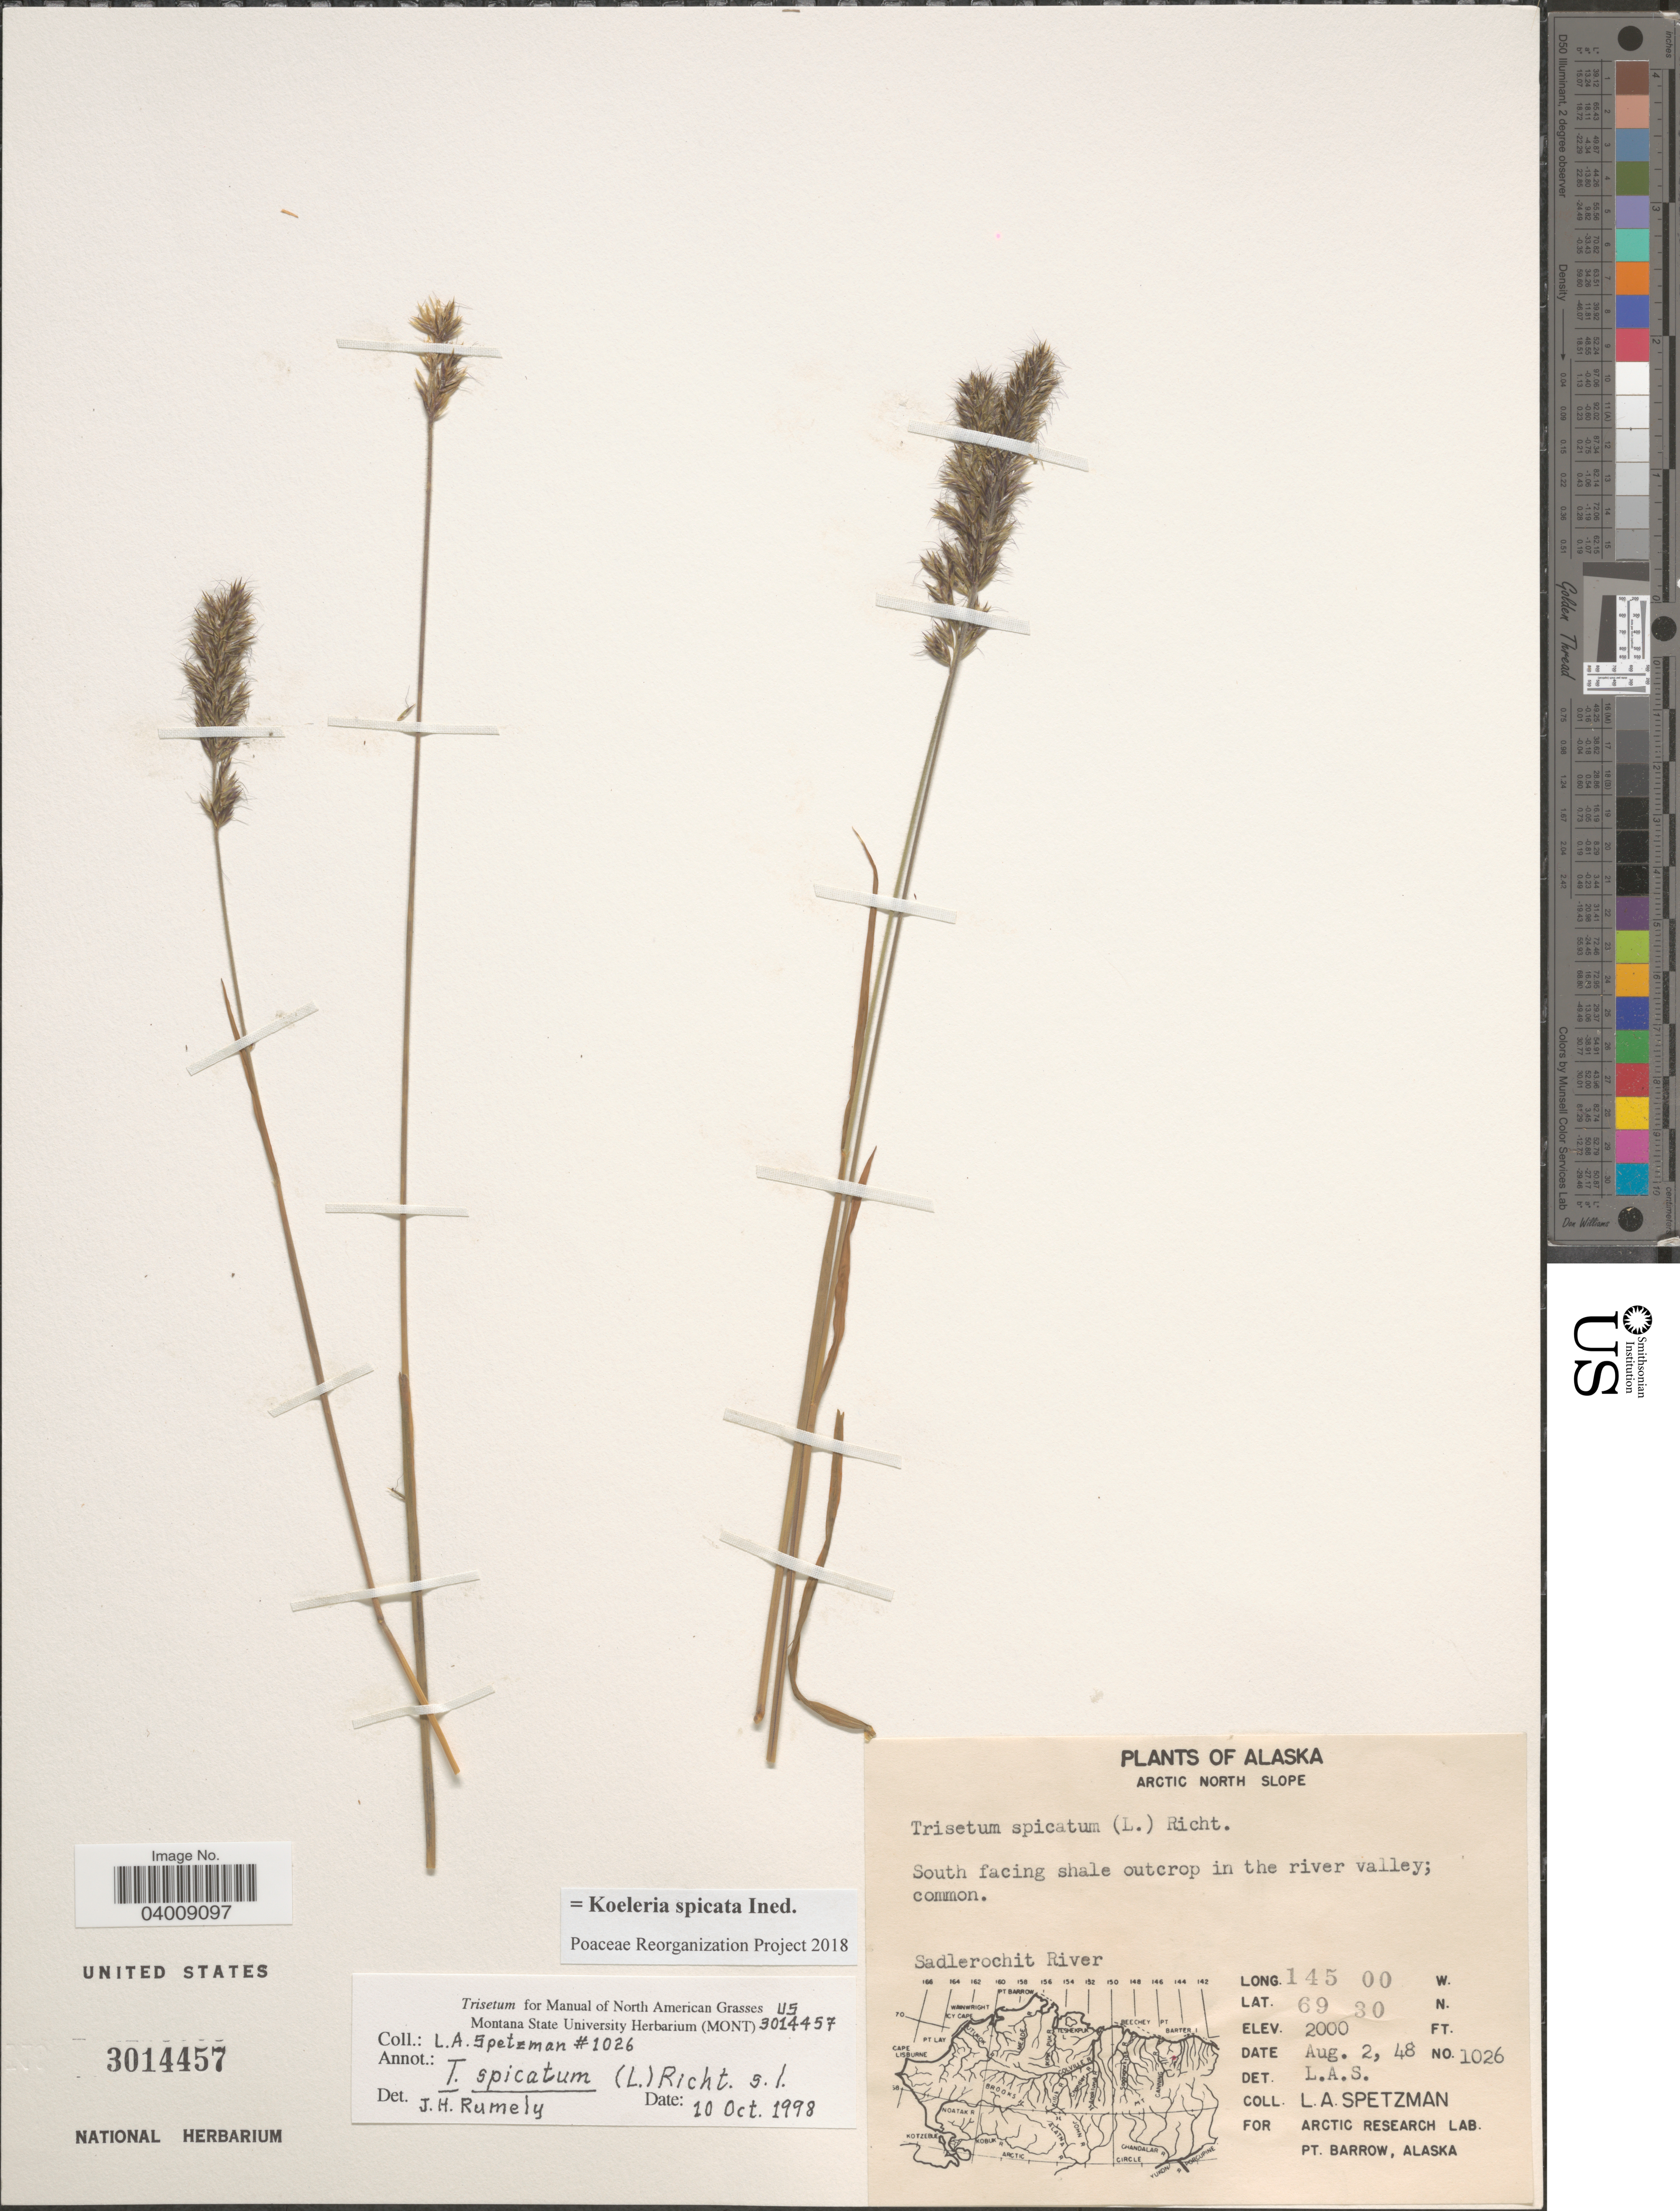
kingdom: Plantae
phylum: Tracheophyta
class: Liliopsida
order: Poales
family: Poaceae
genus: Koeleria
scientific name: Koeleria spicata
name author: (L.) Barberá et al.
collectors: L. Spetzman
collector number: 1026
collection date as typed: Transcribed d/m/y: 2/8/48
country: United States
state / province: Alaska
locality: Arctic North Slope. Sadlerochit River.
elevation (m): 610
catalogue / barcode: US 3014457